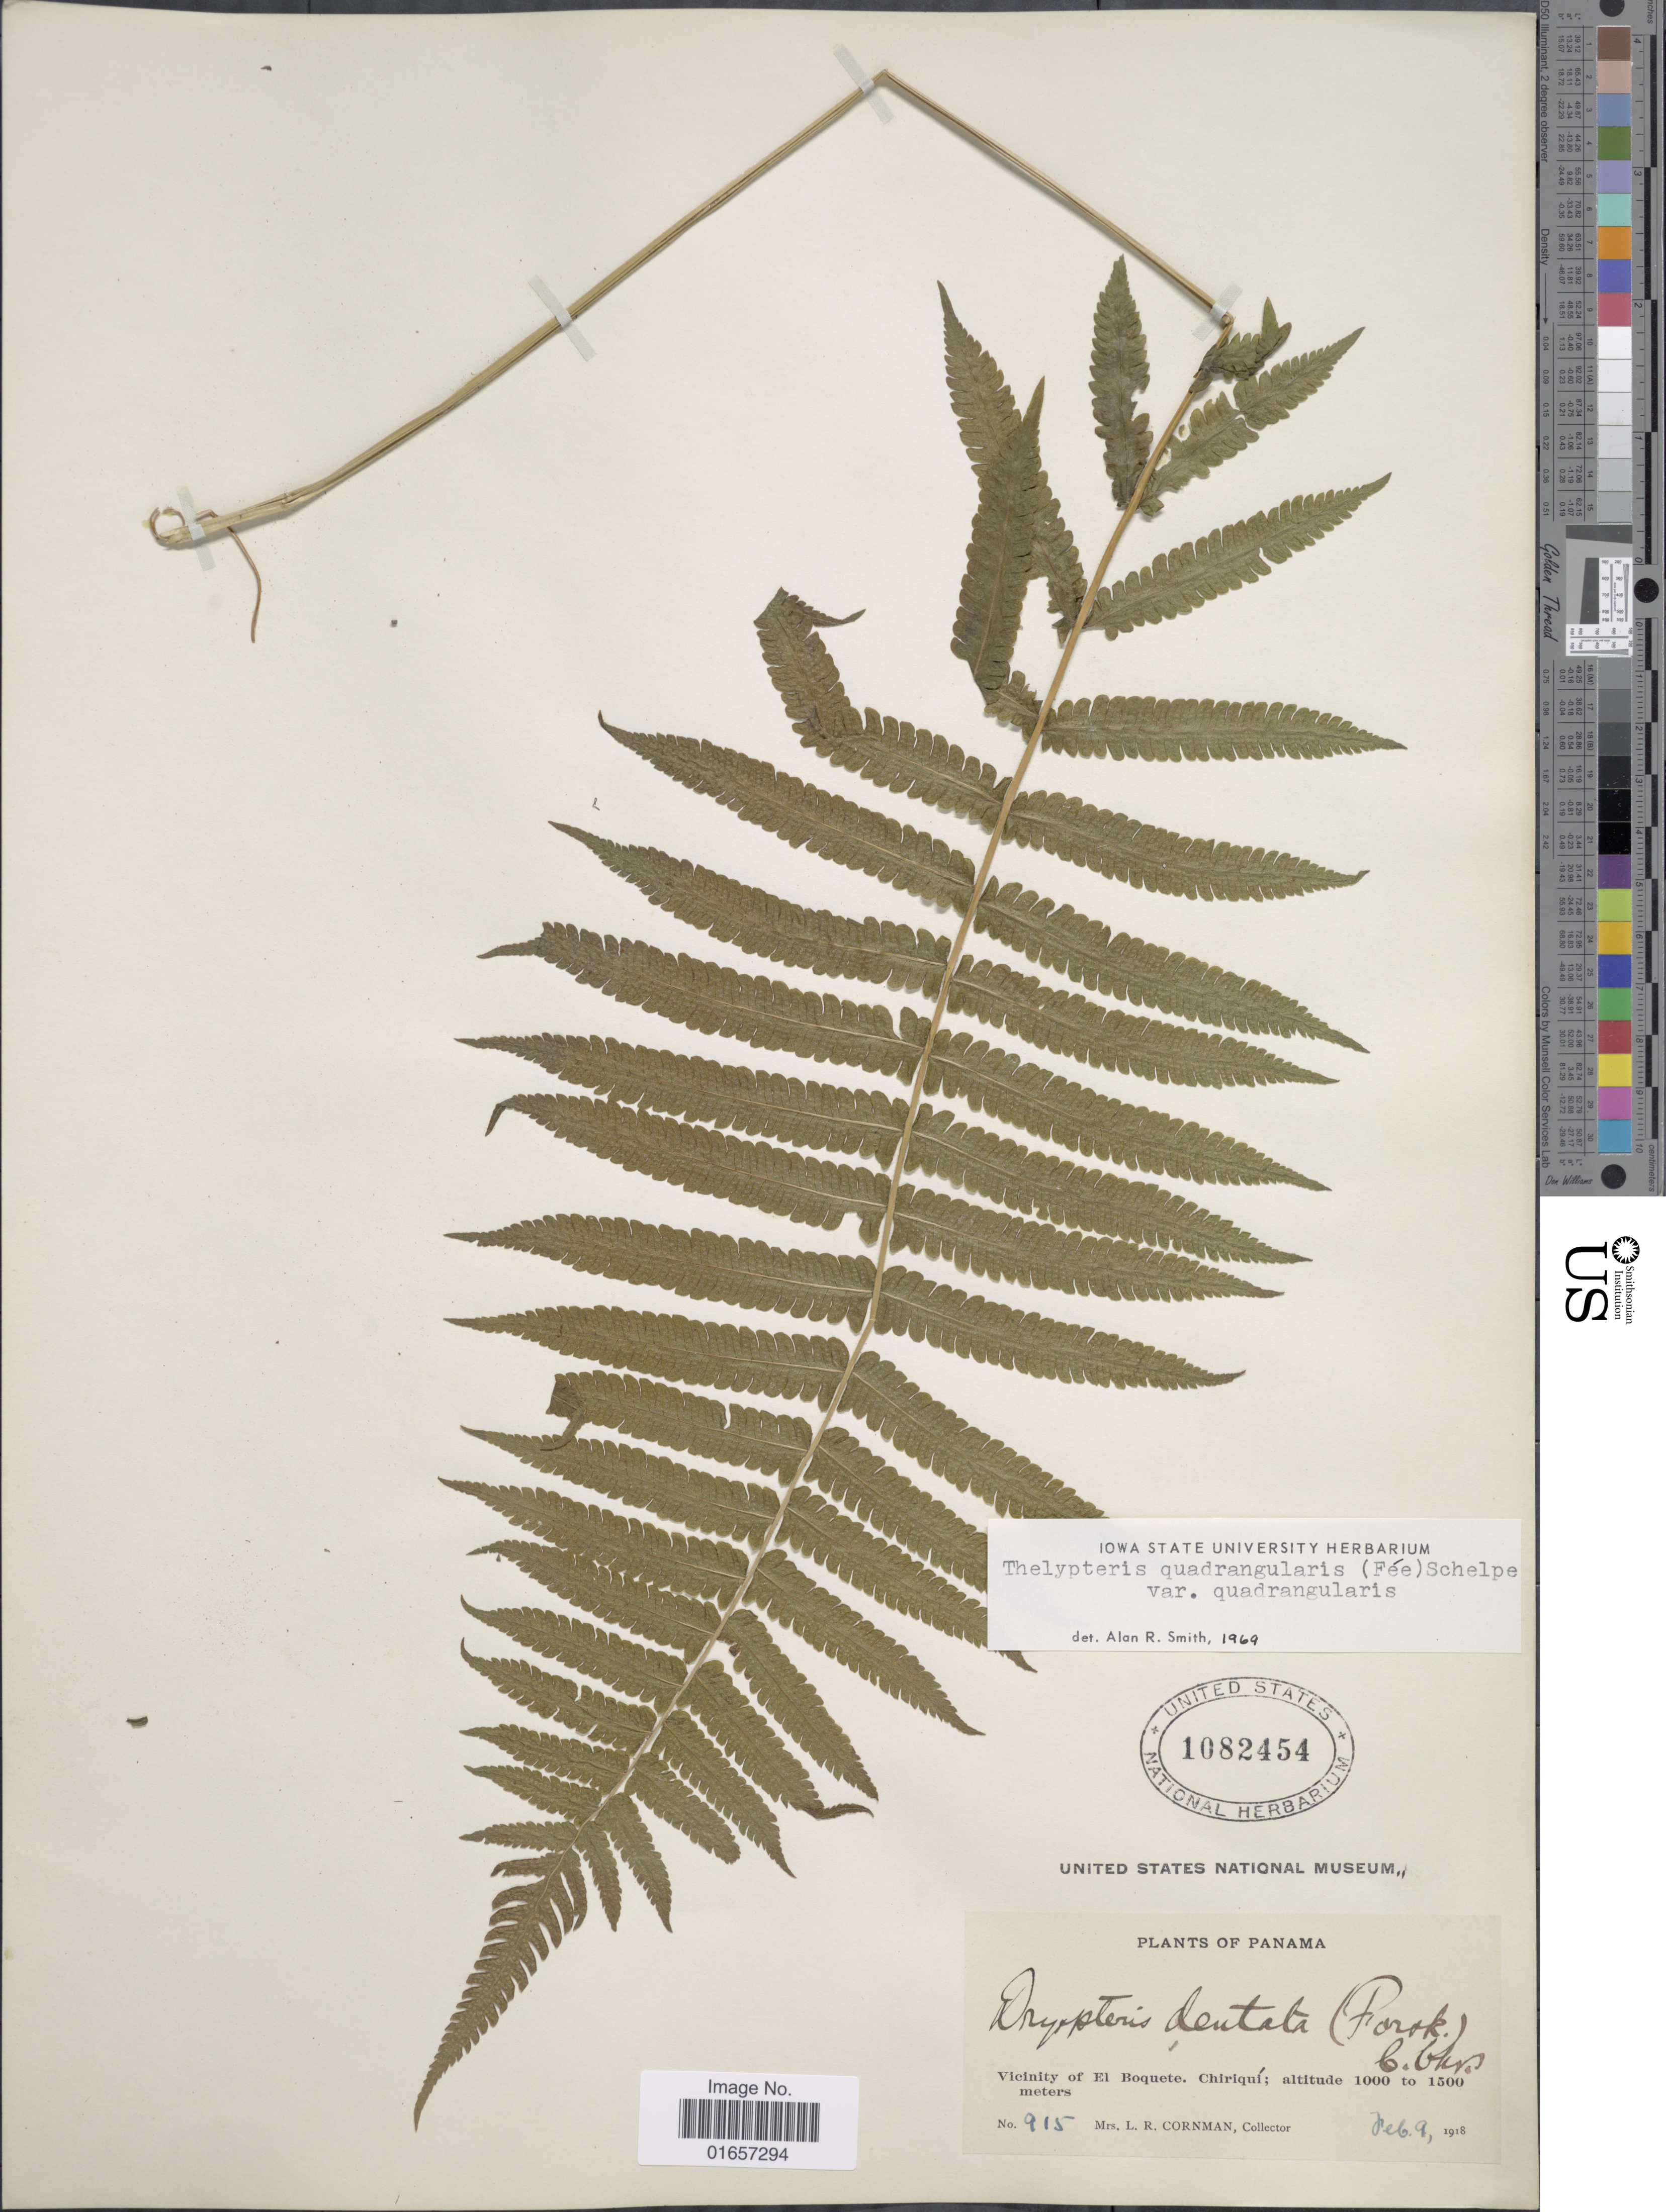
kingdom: Plantae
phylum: Tracheophyta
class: Polypodiopsida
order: Polypodiales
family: Thelypteridaceae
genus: Christella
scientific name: Christella hispidula var. hispidula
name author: (Decne.) Holttum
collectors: L. Cornman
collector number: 915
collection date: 1918-02-09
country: Panama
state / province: Chiriqui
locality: Vicinity of El Boquete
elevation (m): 1000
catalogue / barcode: US 1082454